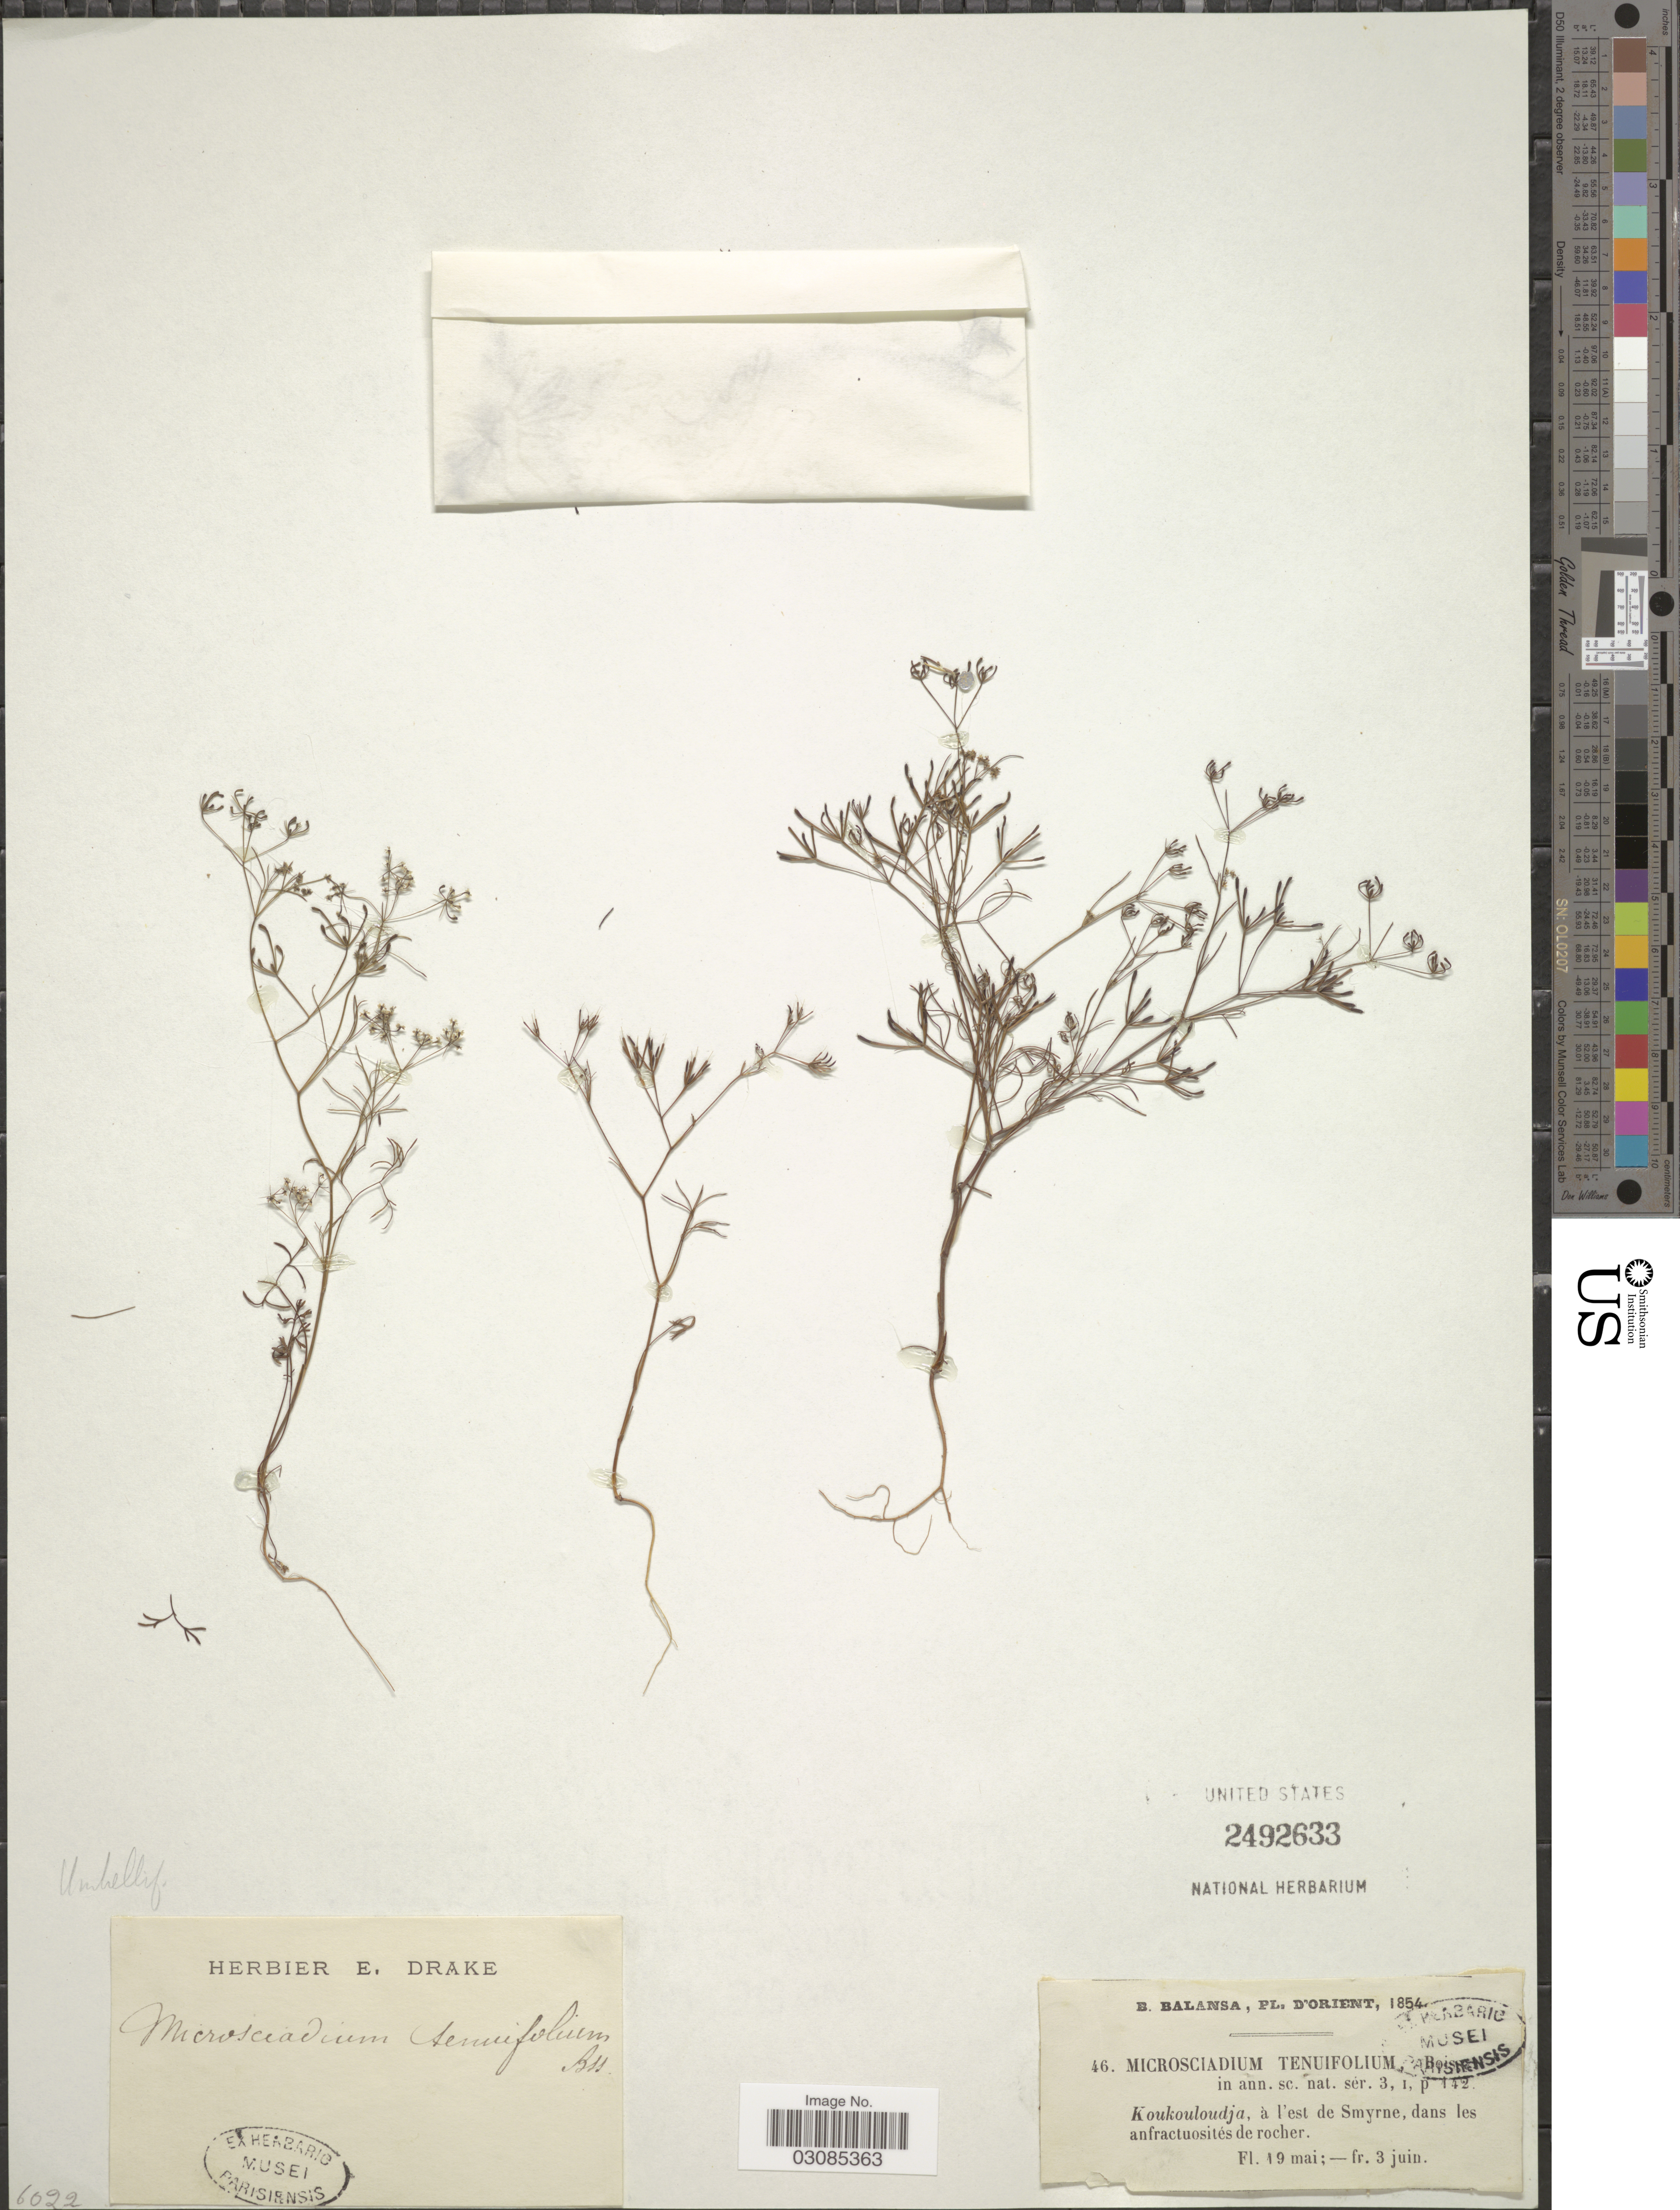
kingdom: Plantae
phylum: Tracheophyta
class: Magnoliopsida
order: Apiales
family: Apiaceae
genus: Microsciadium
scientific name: Microsciadium minutum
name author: Briq.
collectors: B. Balansa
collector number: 46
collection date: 1854-05-19/1854-06-03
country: Turkey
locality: Orient. Koukouloudja, à l'est de Smyrne, dans les anfractuosités de rocher.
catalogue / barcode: US 2492633